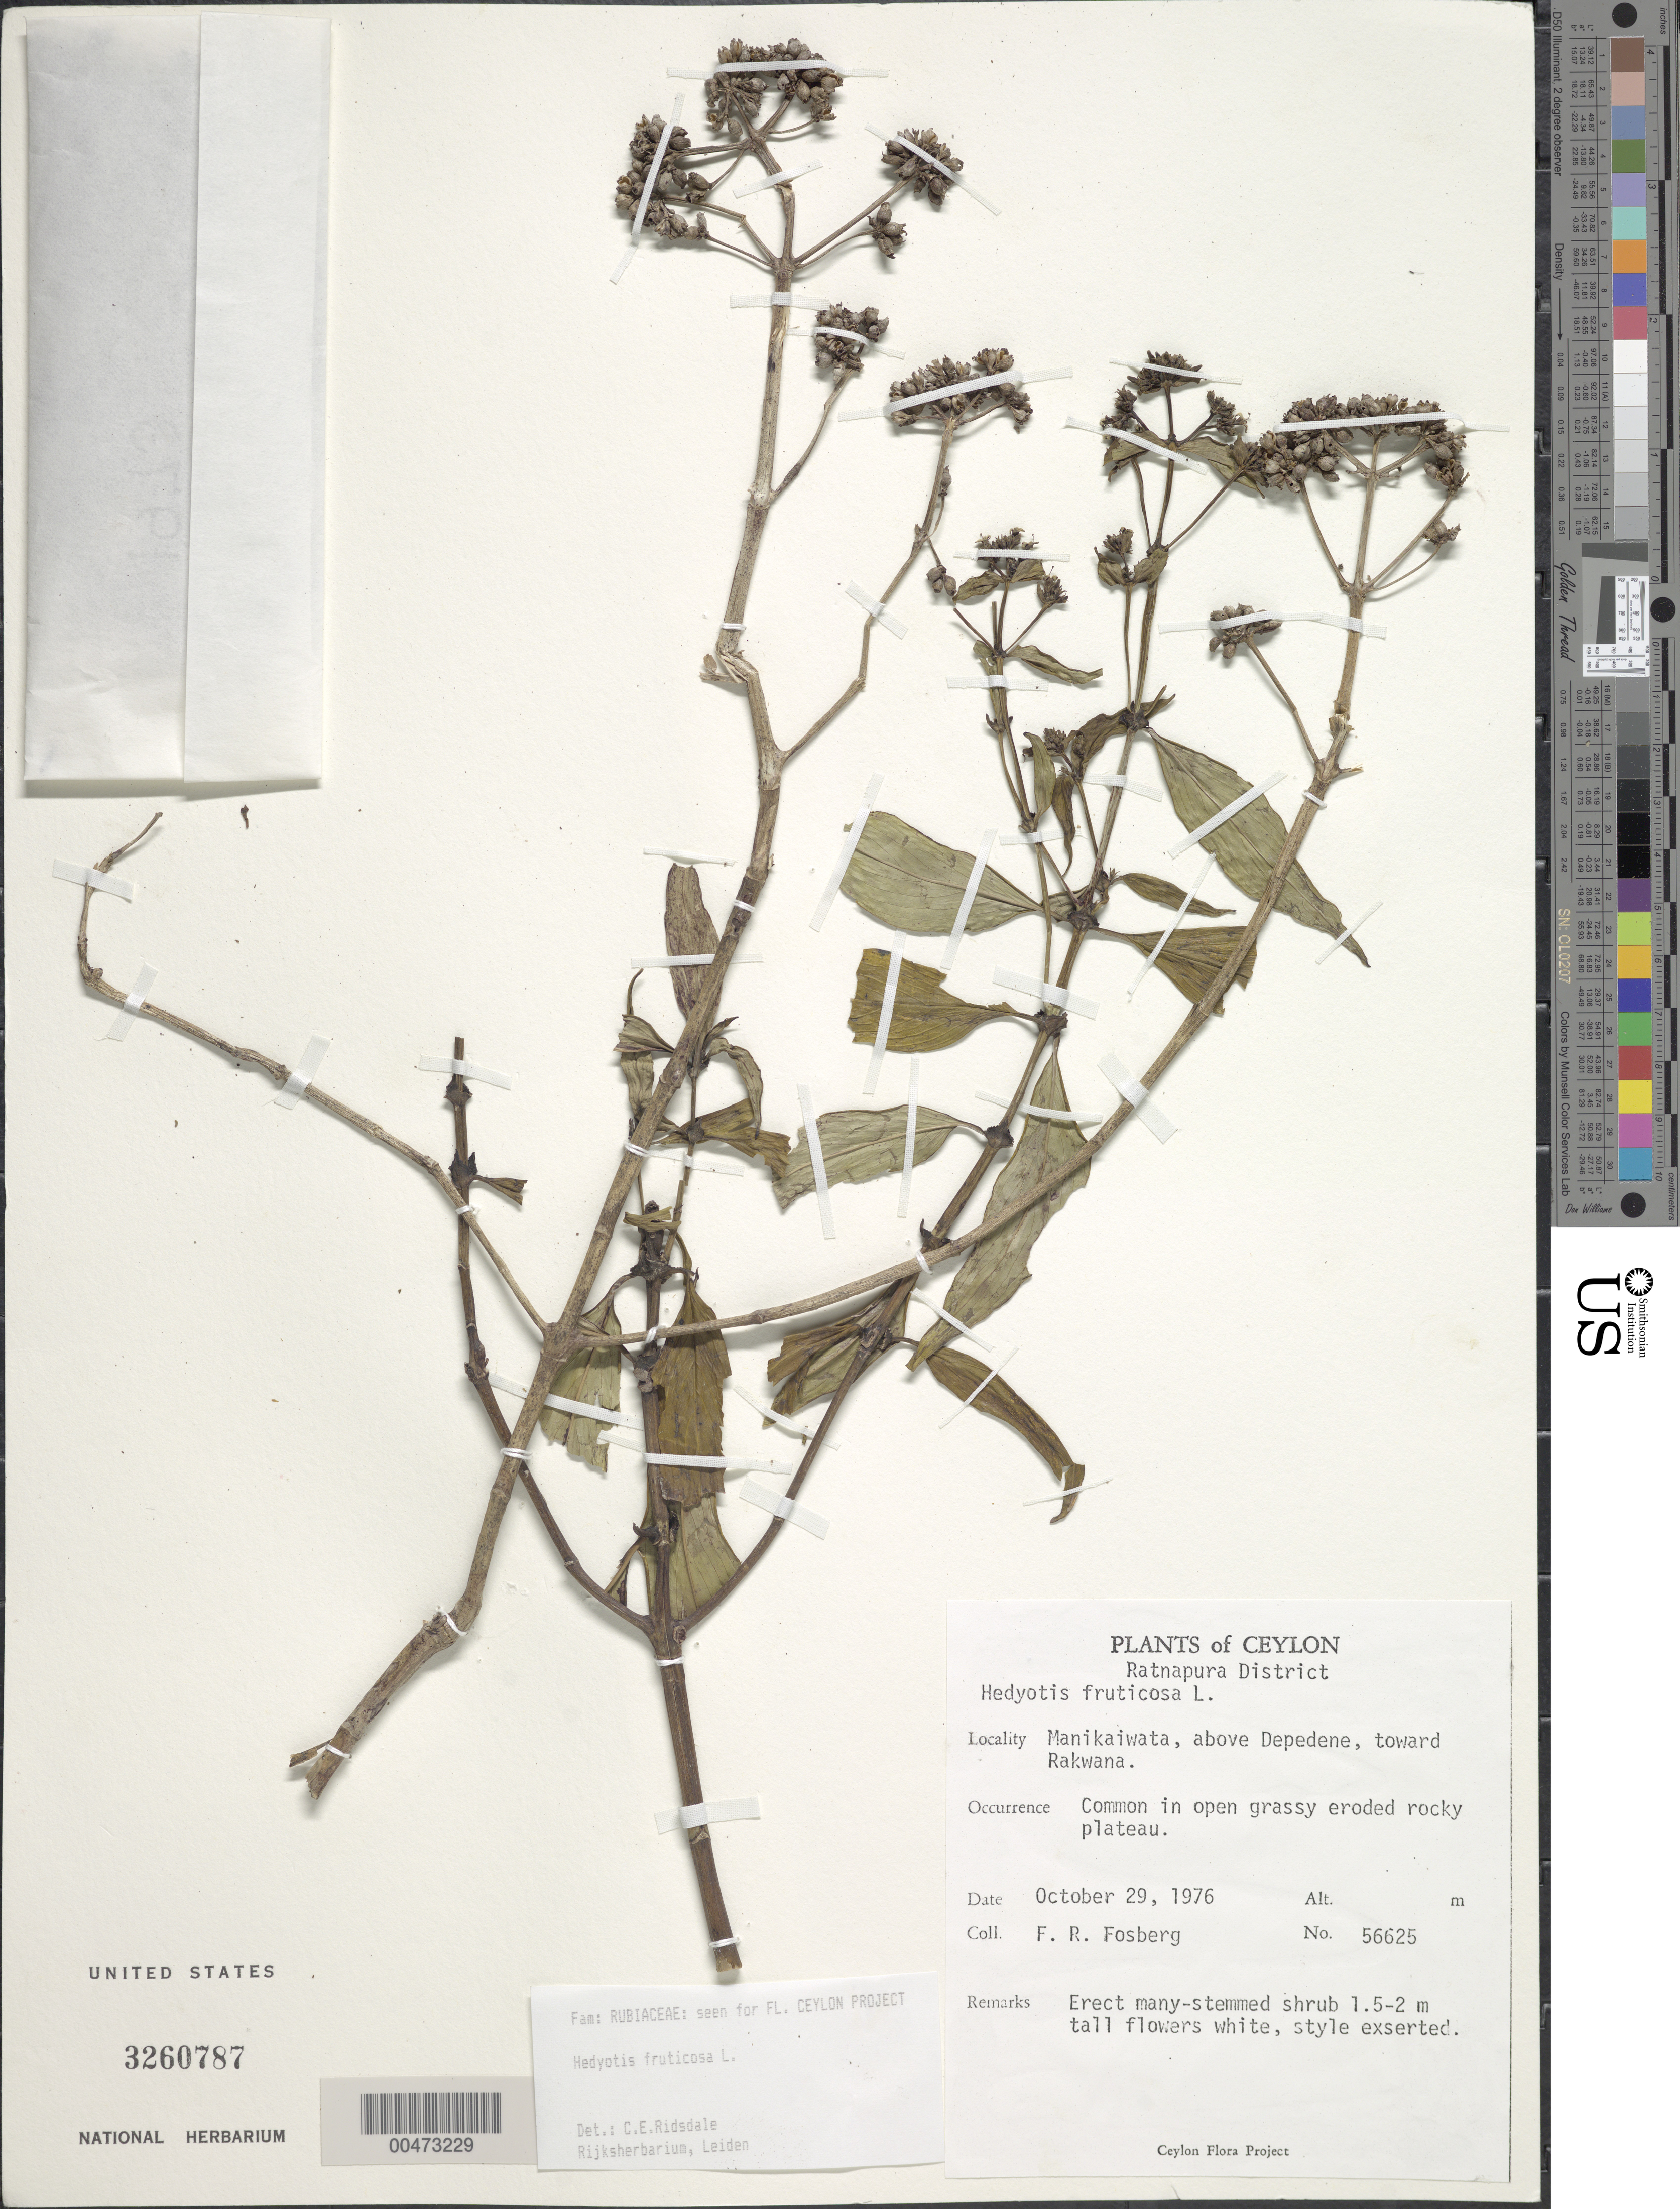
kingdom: Plantae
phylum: Tracheophyta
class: Magnoliopsida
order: Gentianales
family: Rubiaceae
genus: Hedyotis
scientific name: Hedyotis fruticosa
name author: L.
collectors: F. R. Fosberg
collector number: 56625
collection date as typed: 29 Oct 1976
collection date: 1976-10-29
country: Sri Lanka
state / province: Sabaragamuwa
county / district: Ratnapura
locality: Manikaiwata, above Depedene toward Rakwana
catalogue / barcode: US 3260787